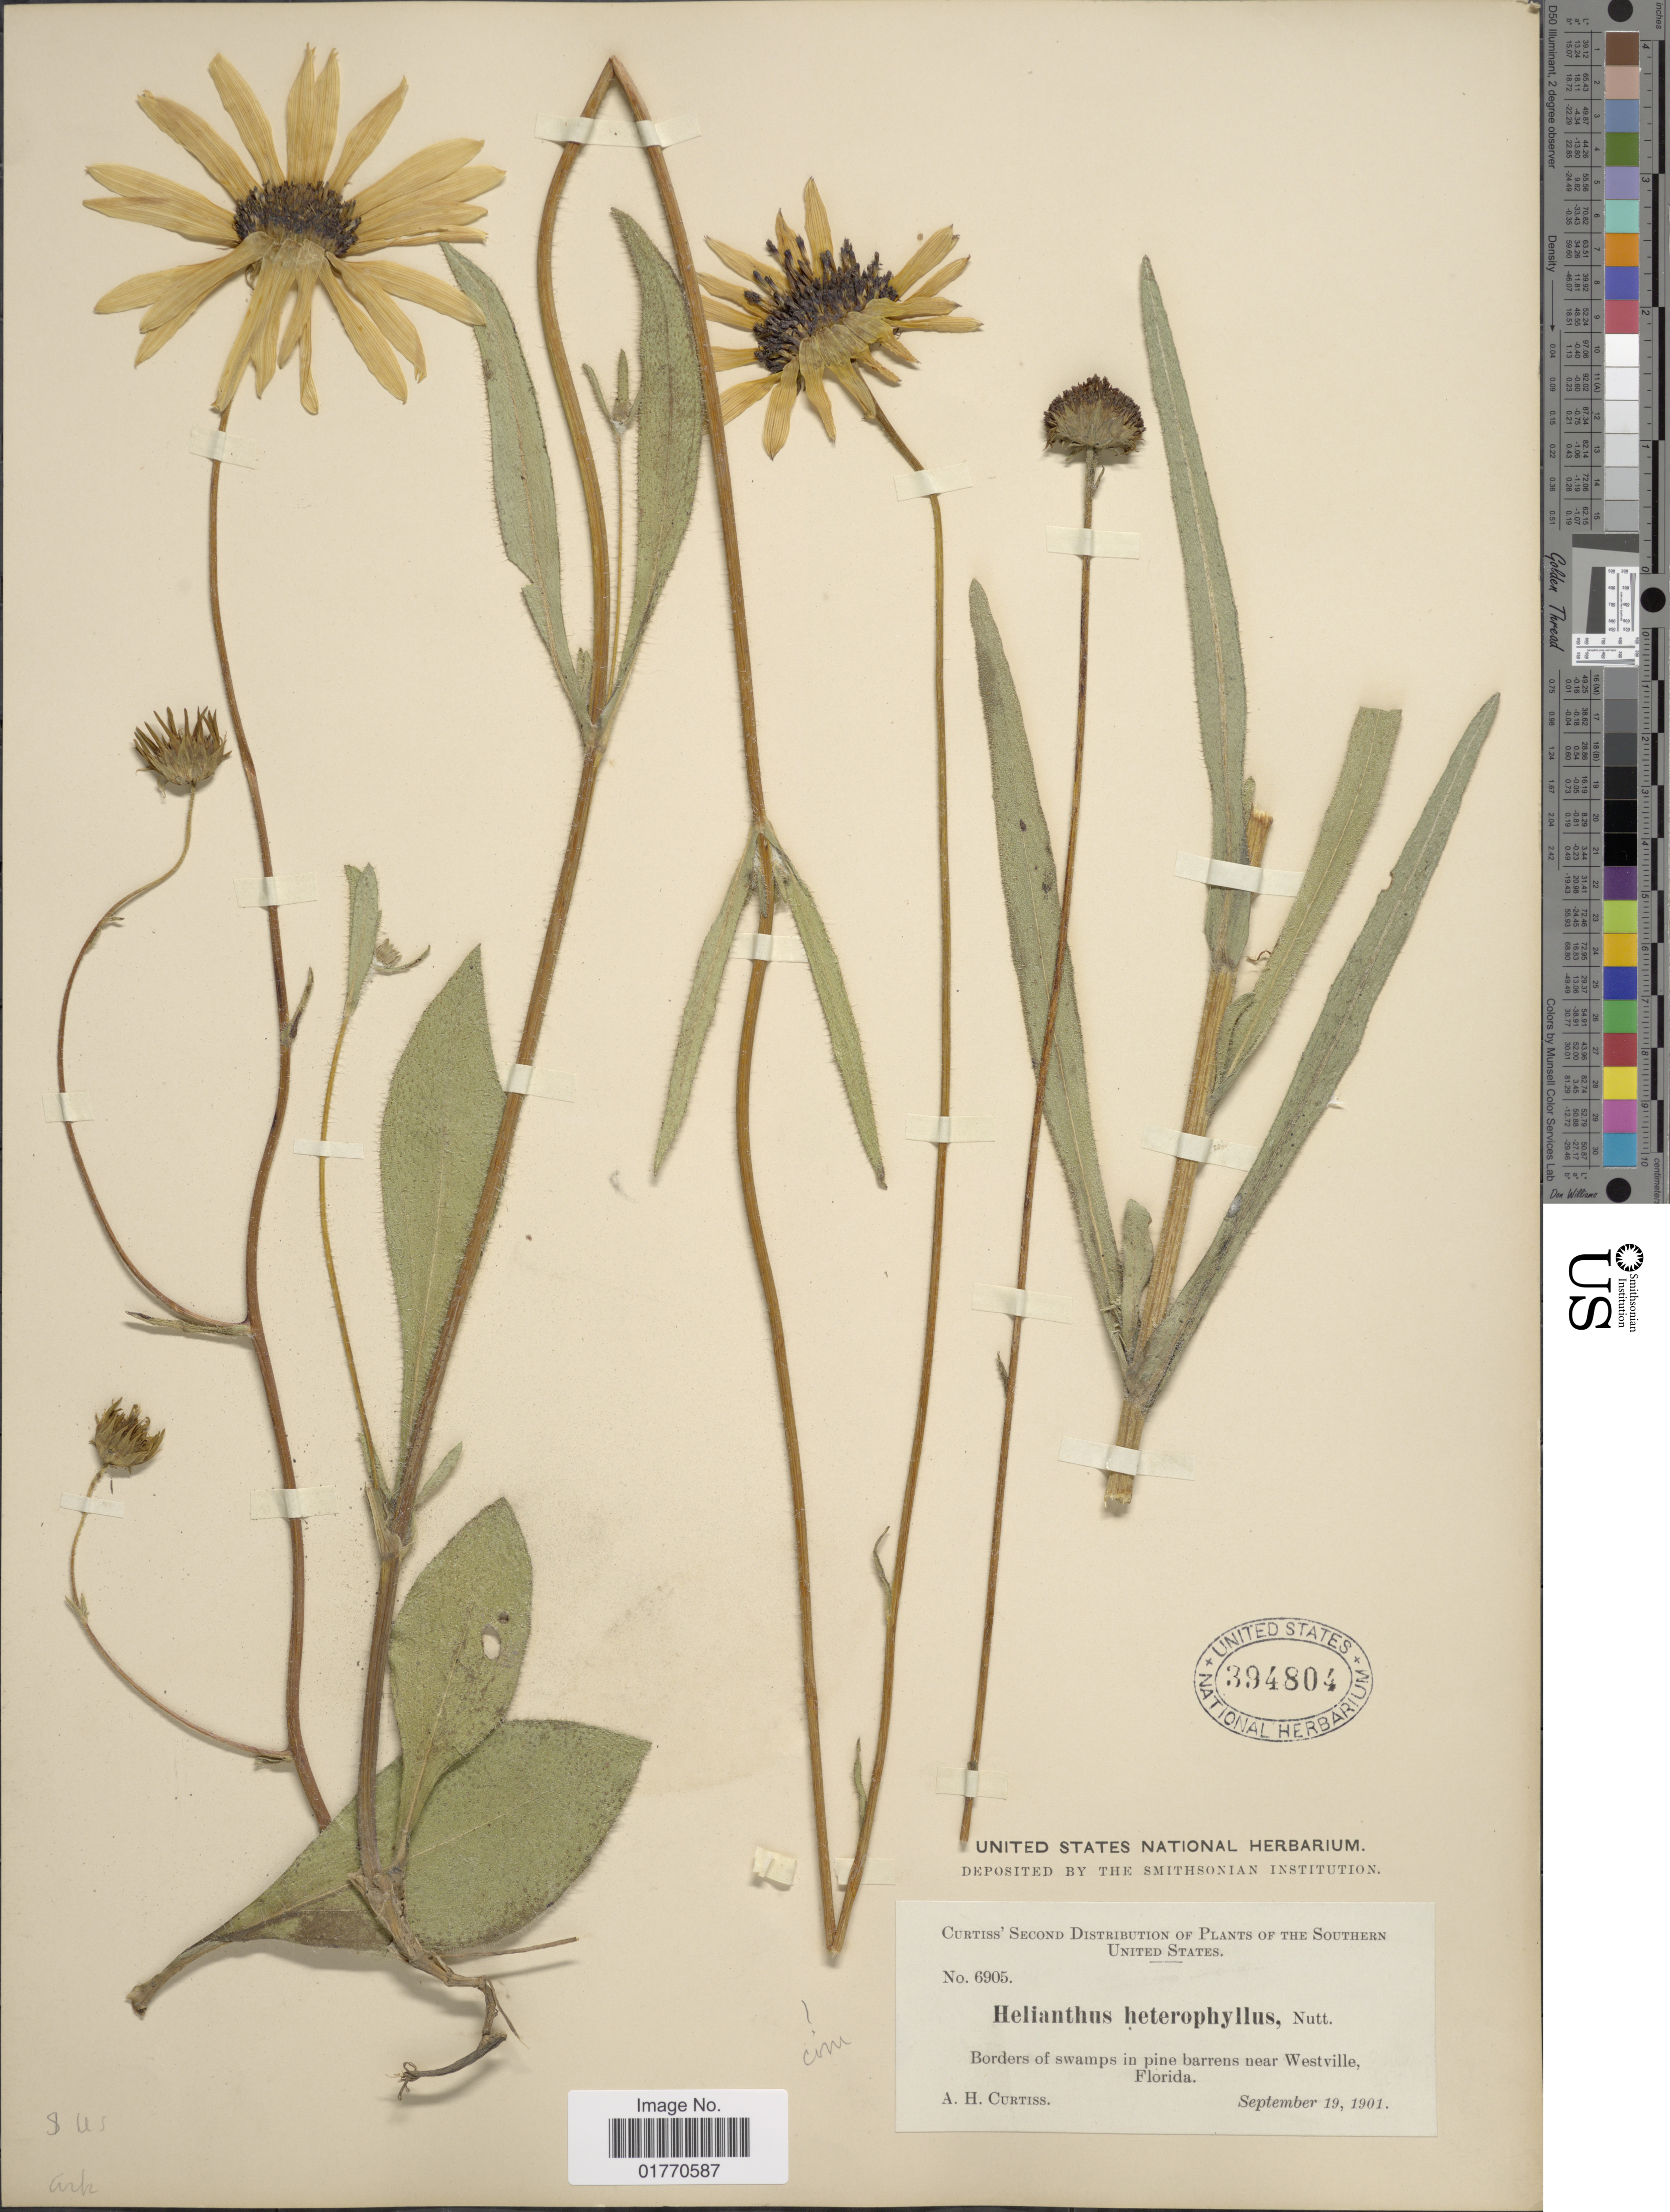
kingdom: Plantae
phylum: Tracheophyta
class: Magnoliopsida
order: Asterales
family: Asteraceae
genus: Helianthus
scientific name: Helianthus heterophyllus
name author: Nutt.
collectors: A. H. Curtiss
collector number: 6905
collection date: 1901-09-19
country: United States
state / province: Florida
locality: Borders of swamps in pine barrens near Westville, Florida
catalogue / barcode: US 394804